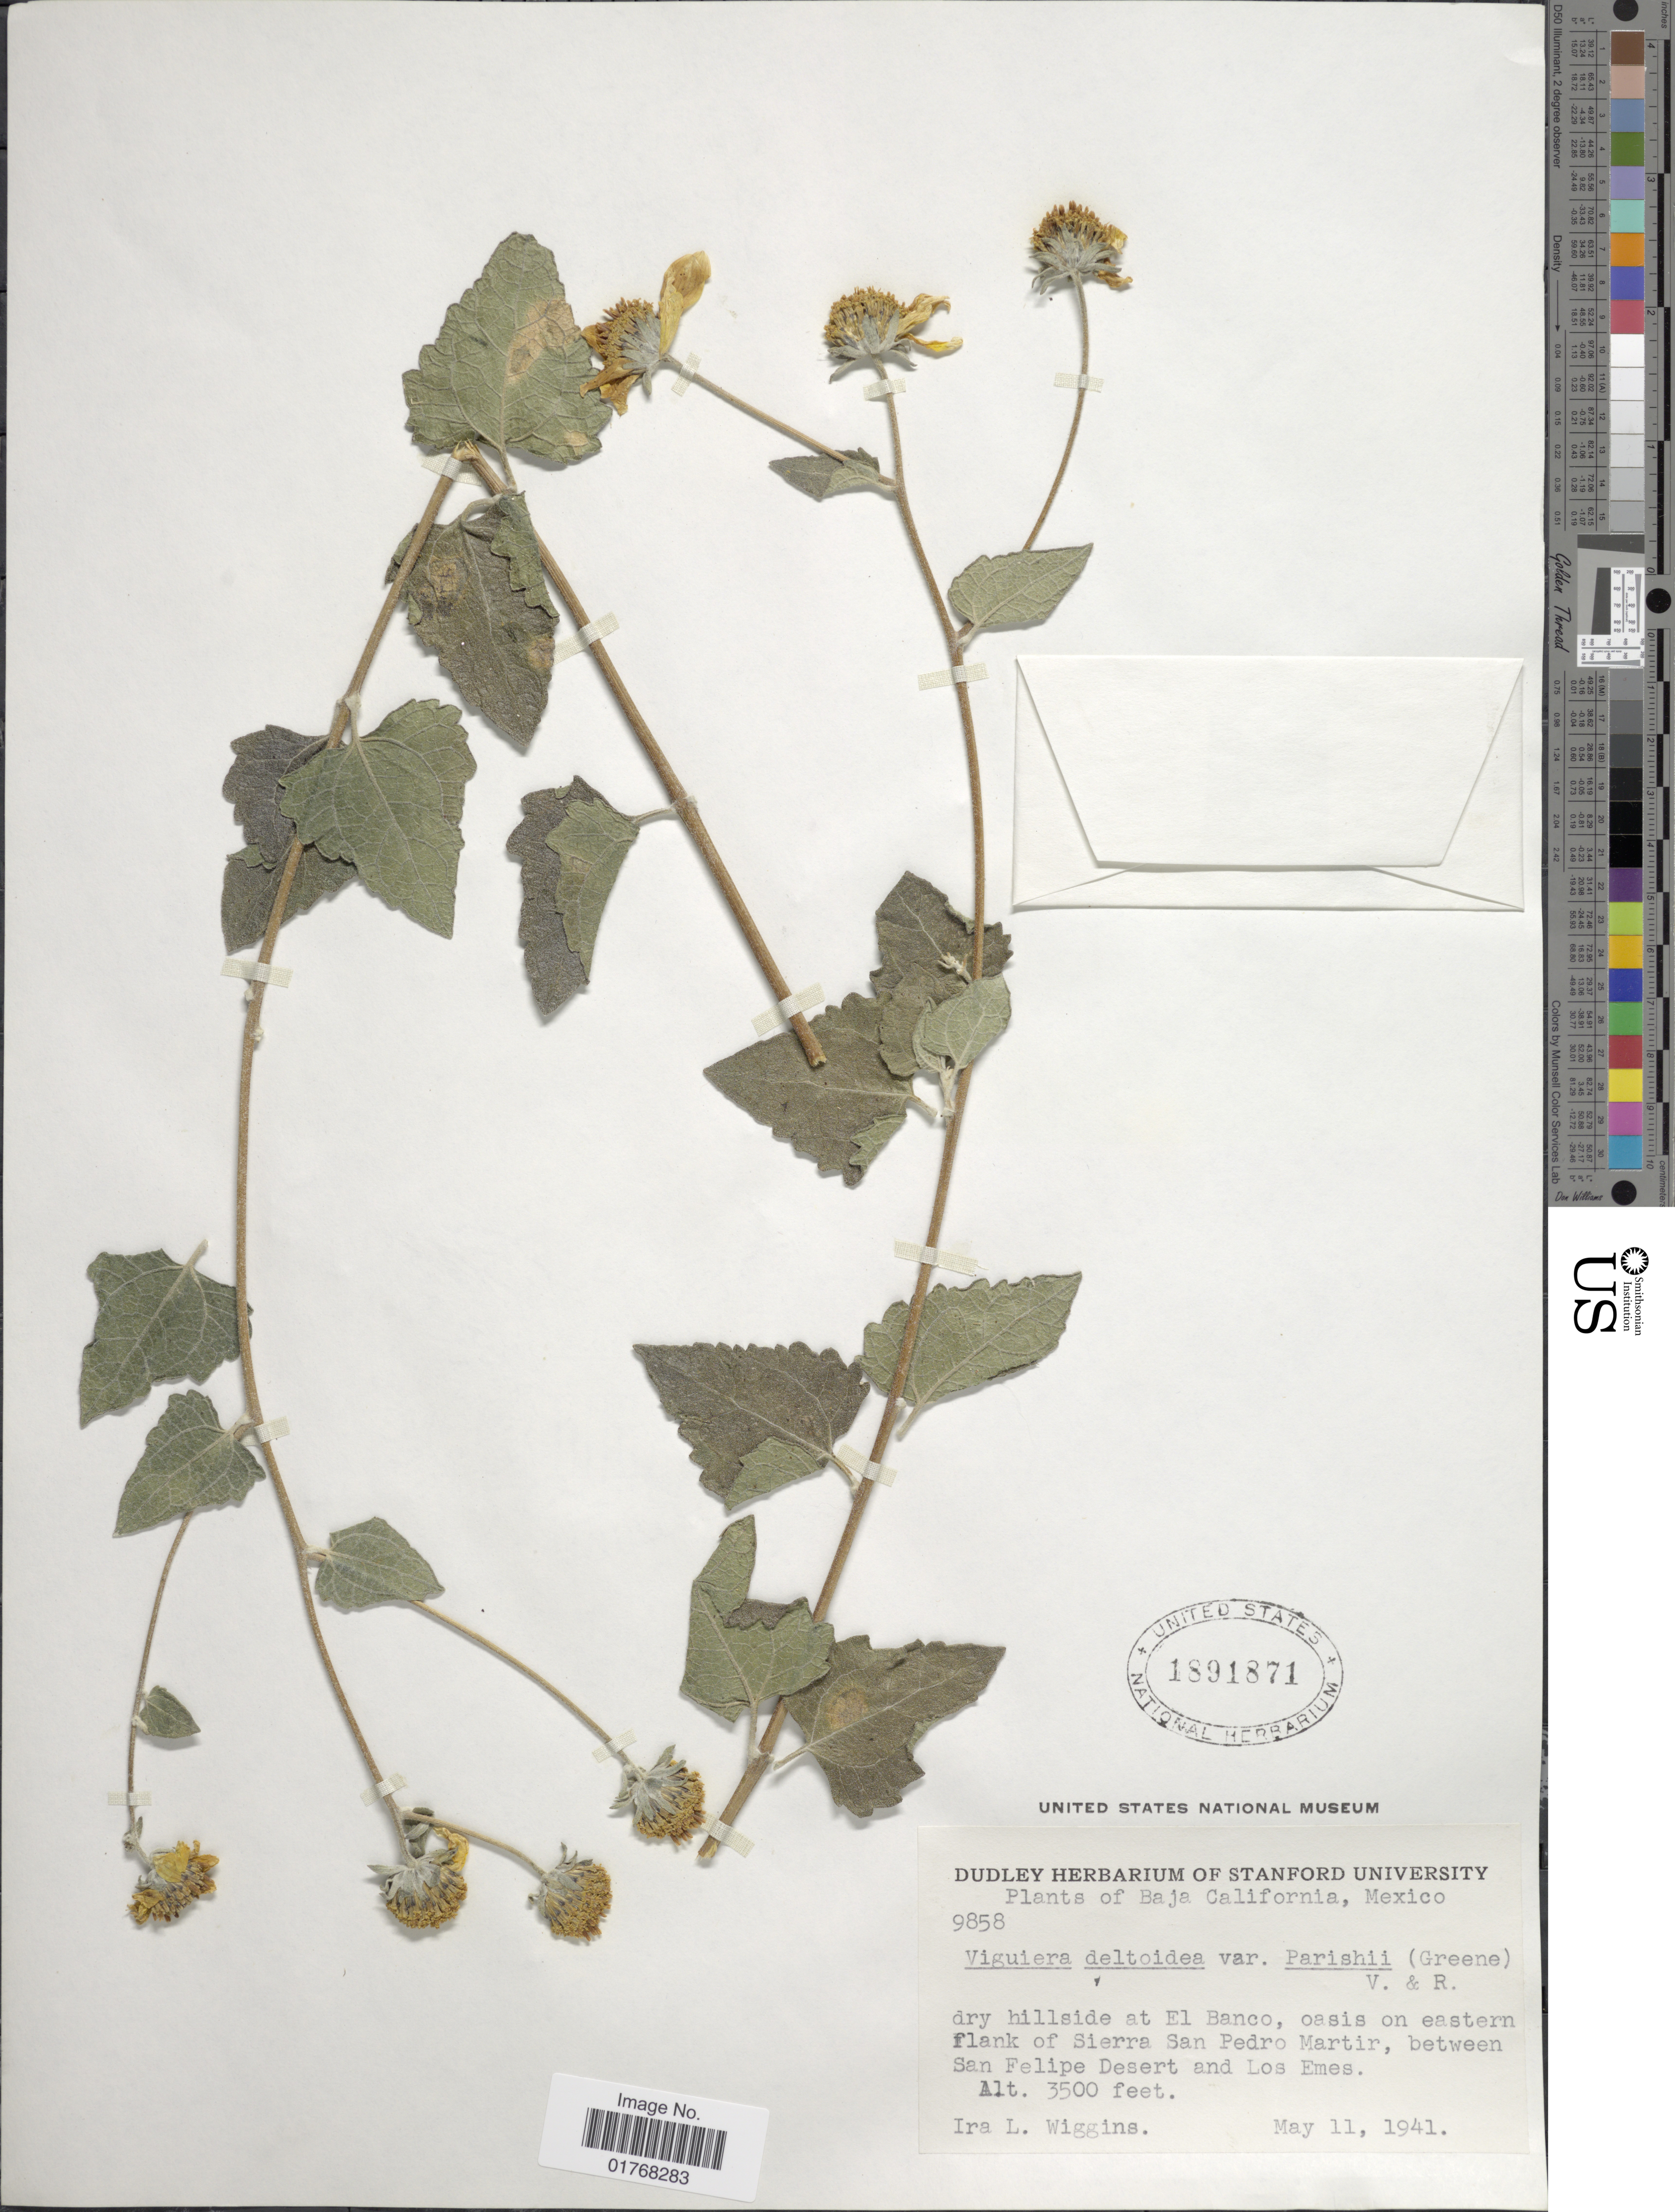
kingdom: Plantae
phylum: Tracheophyta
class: Magnoliopsida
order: Asterales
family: Asteraceae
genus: Viguiera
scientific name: Viguiera parishii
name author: Greene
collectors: I. L. Wiggins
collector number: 9858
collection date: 1941-05-11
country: Mexico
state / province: Baja California Sur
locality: Dry hillside at El Banco, oasis on eastern flank of Sierra San Pedro, between San felipe Desert and Los Emes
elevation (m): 1067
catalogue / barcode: US 1891871